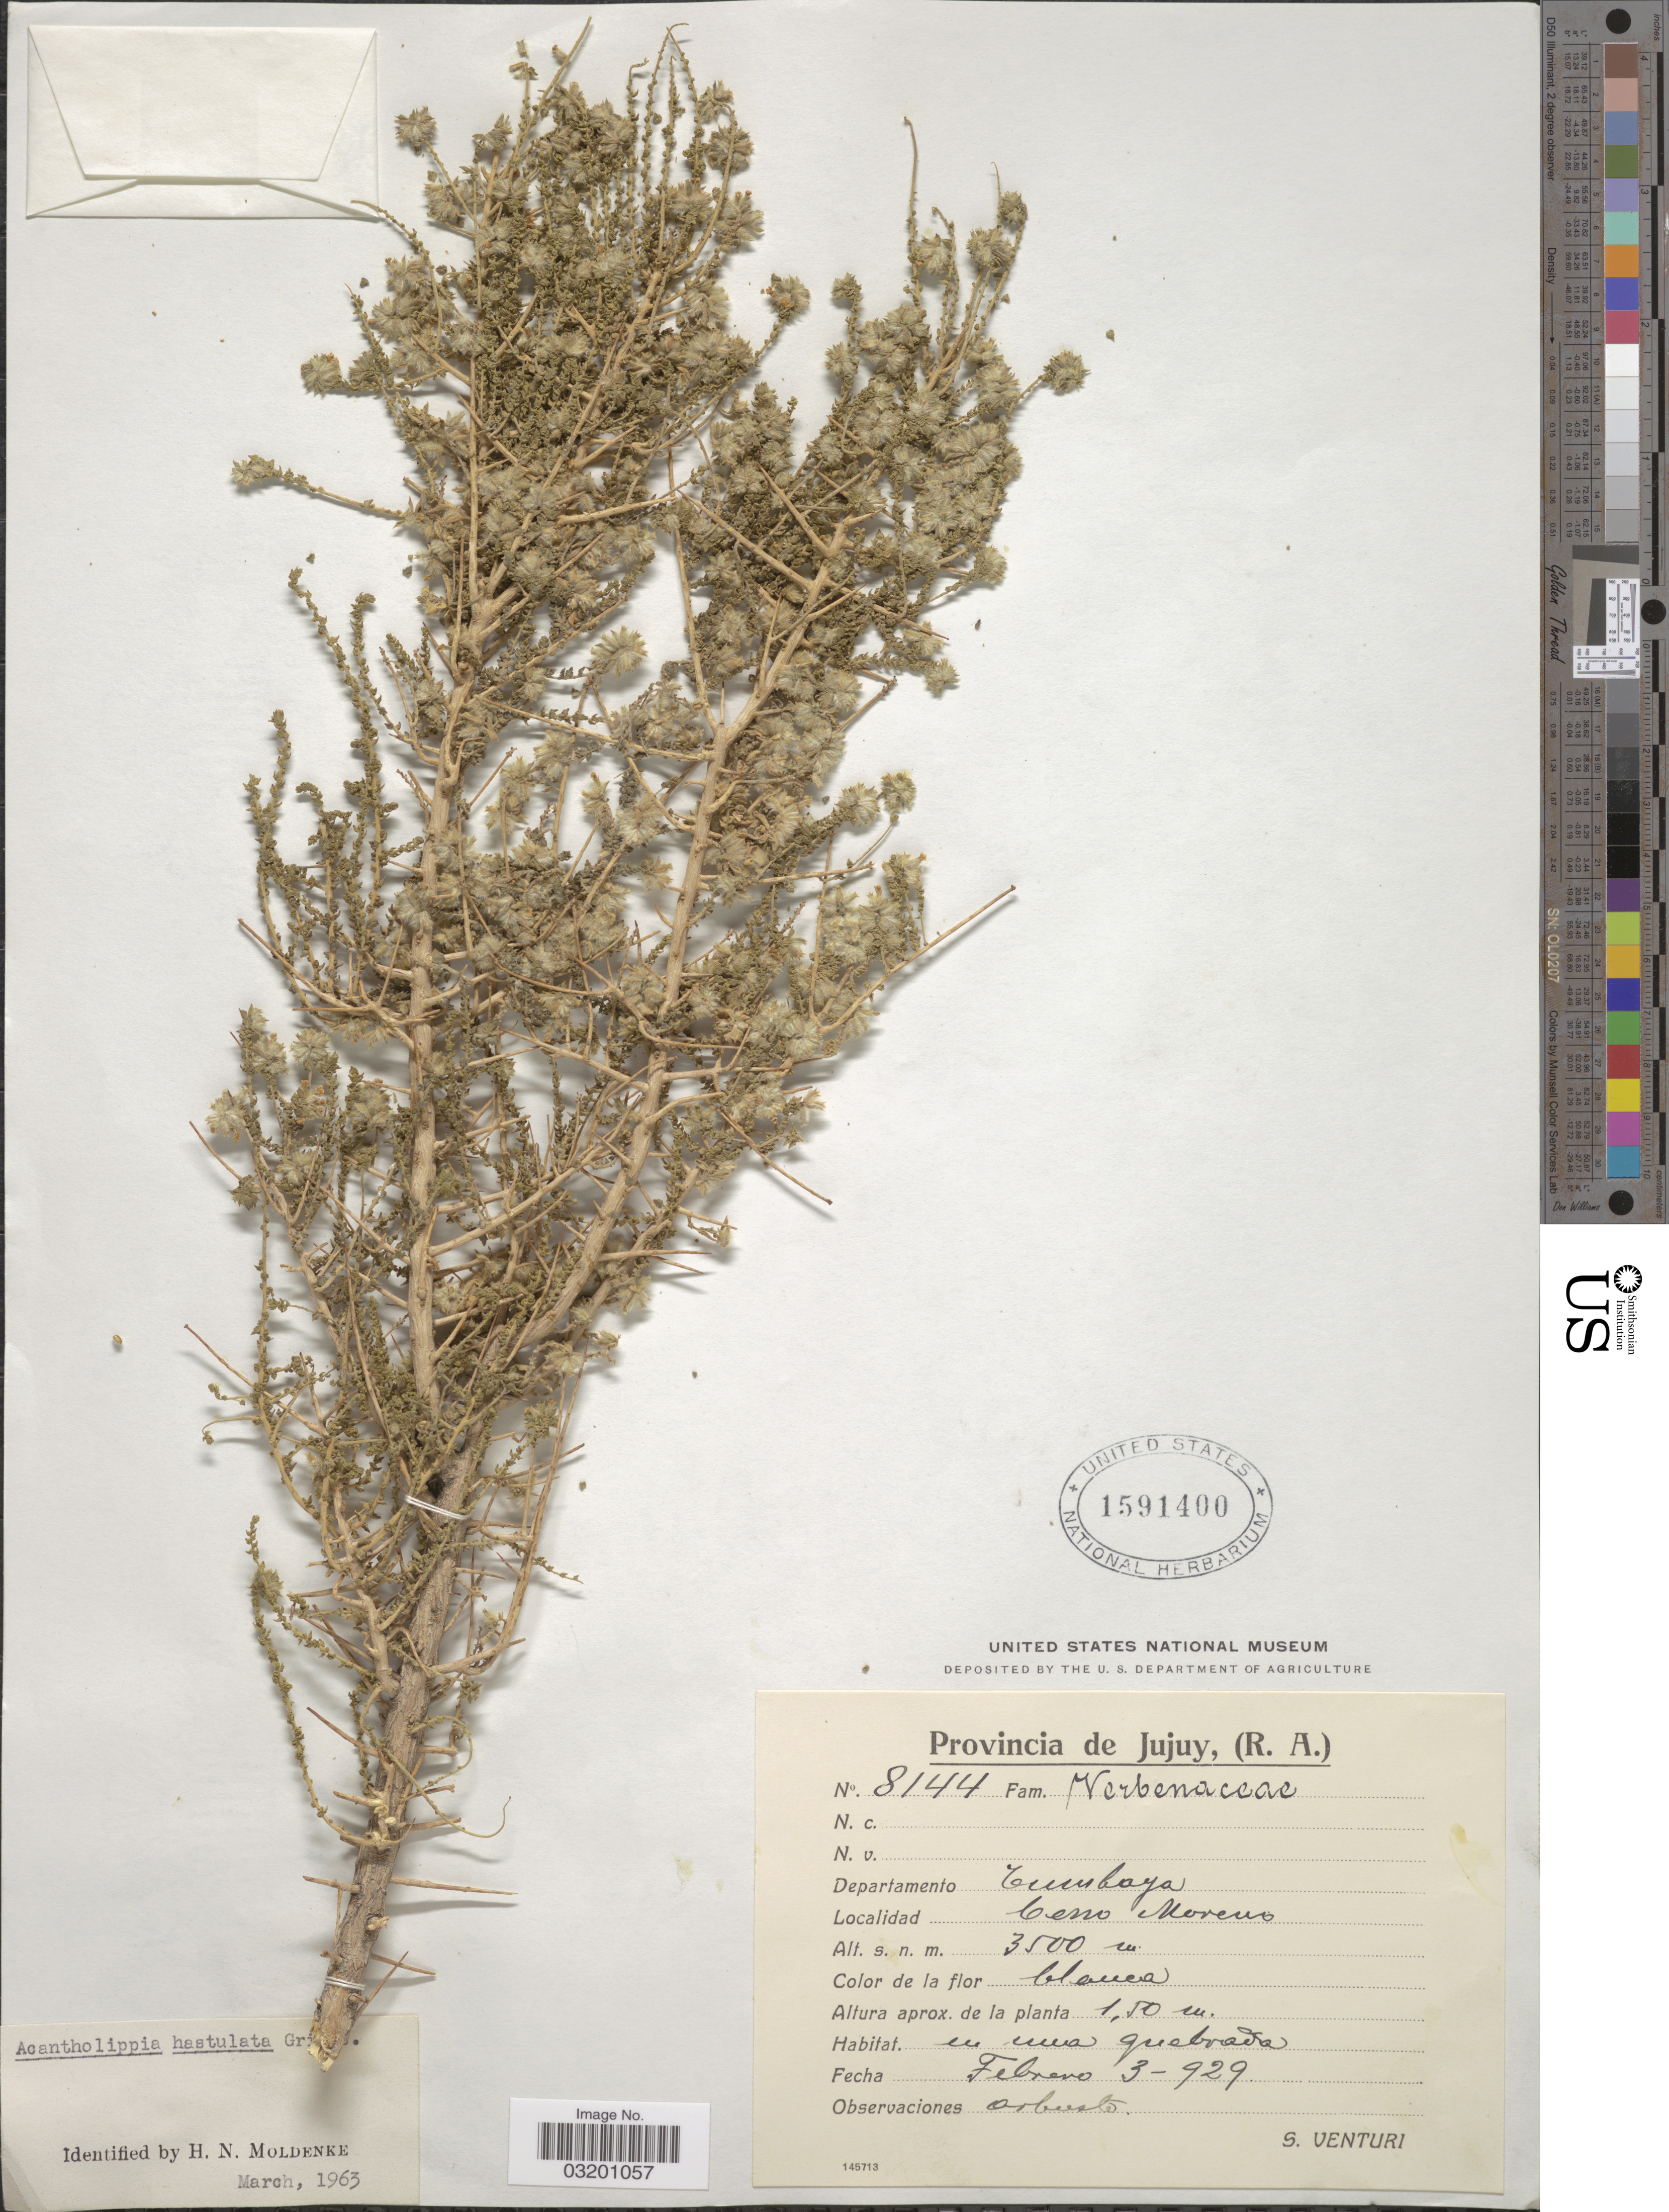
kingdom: Plantae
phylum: Tracheophyta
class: Magnoliopsida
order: Lamiales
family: Verbenaceae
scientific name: Acantholippa hastulata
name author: Griseb.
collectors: S. Venturi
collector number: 8144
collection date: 1929-02-03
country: Argentina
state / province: Jujuy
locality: Departamento Tumbaya, Cerro Moreno.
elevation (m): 3500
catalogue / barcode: US 1591400